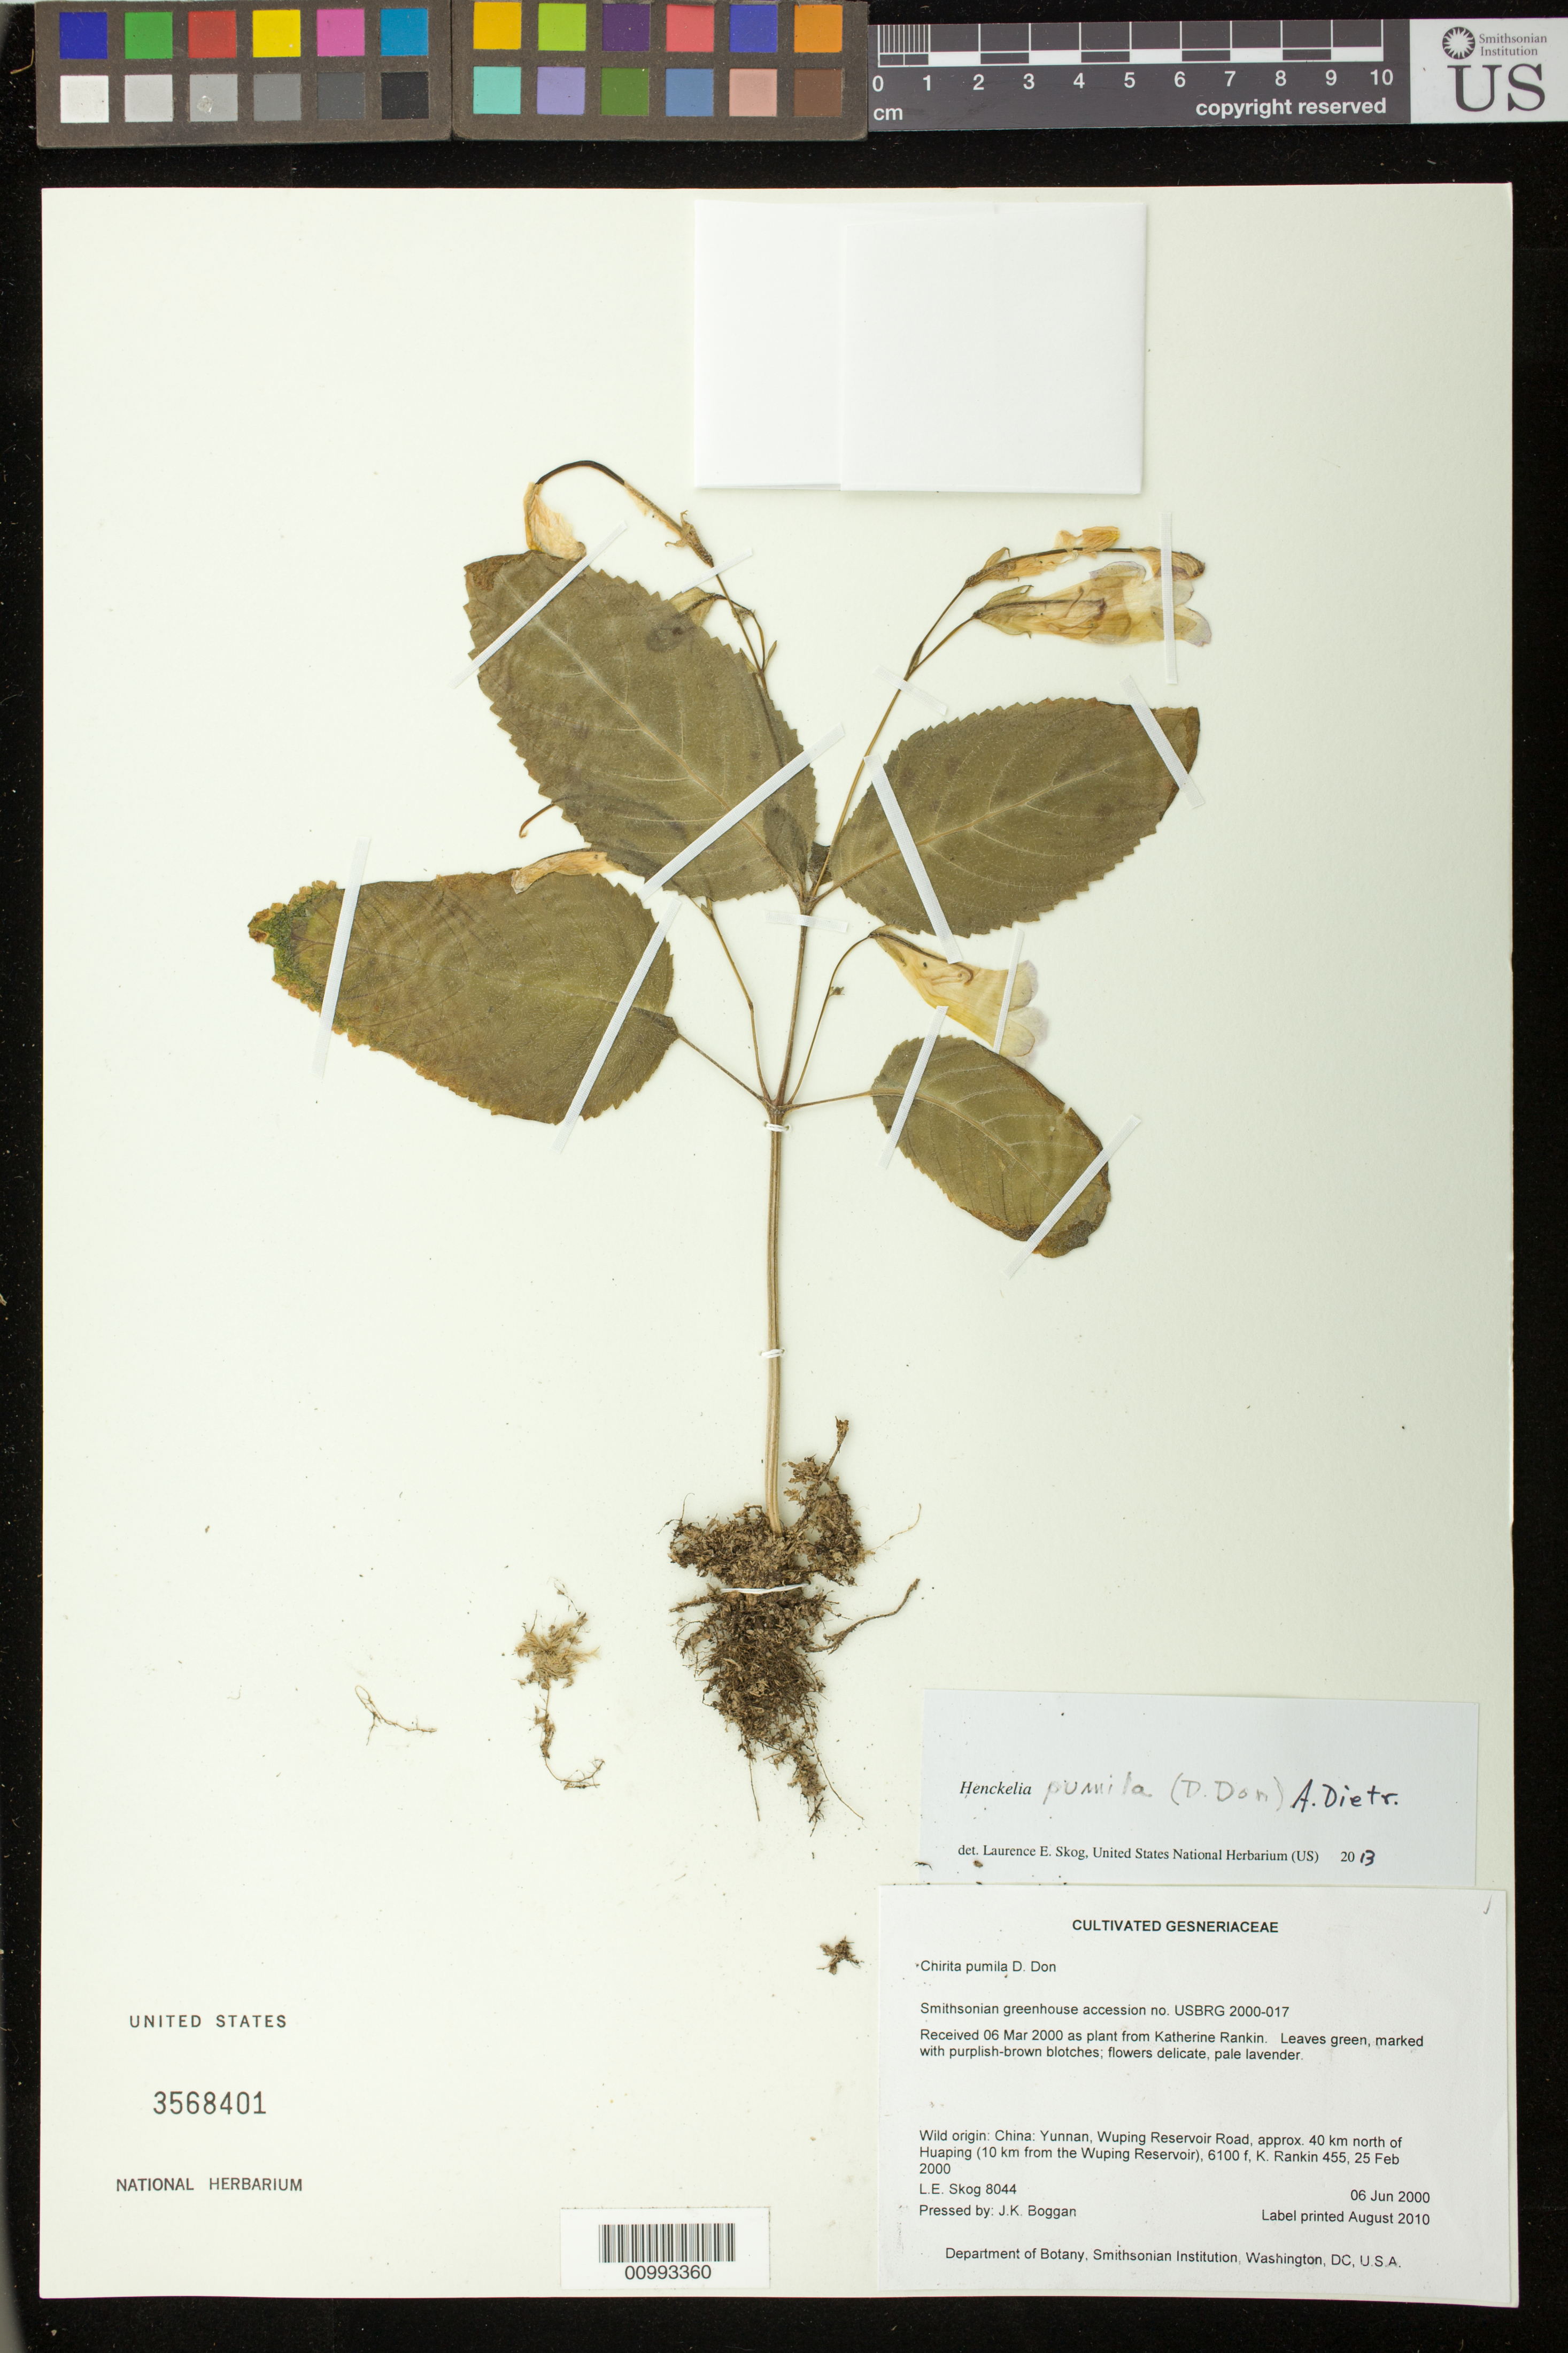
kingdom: Plantae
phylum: Tracheophyta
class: Magnoliopsida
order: Lamiales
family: Gesneriaceae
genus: Henckelia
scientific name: Henckelia pumila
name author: (D. Don) A. Dietr.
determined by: Skog, Laurence E.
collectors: L. E. Skog & J. K. Boggan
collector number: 8044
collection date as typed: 06 Jun 2000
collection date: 2000-06-06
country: China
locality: Department of Botany, Smithsonian Institution, Washington, DC, U.S.A.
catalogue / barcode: US 3568401